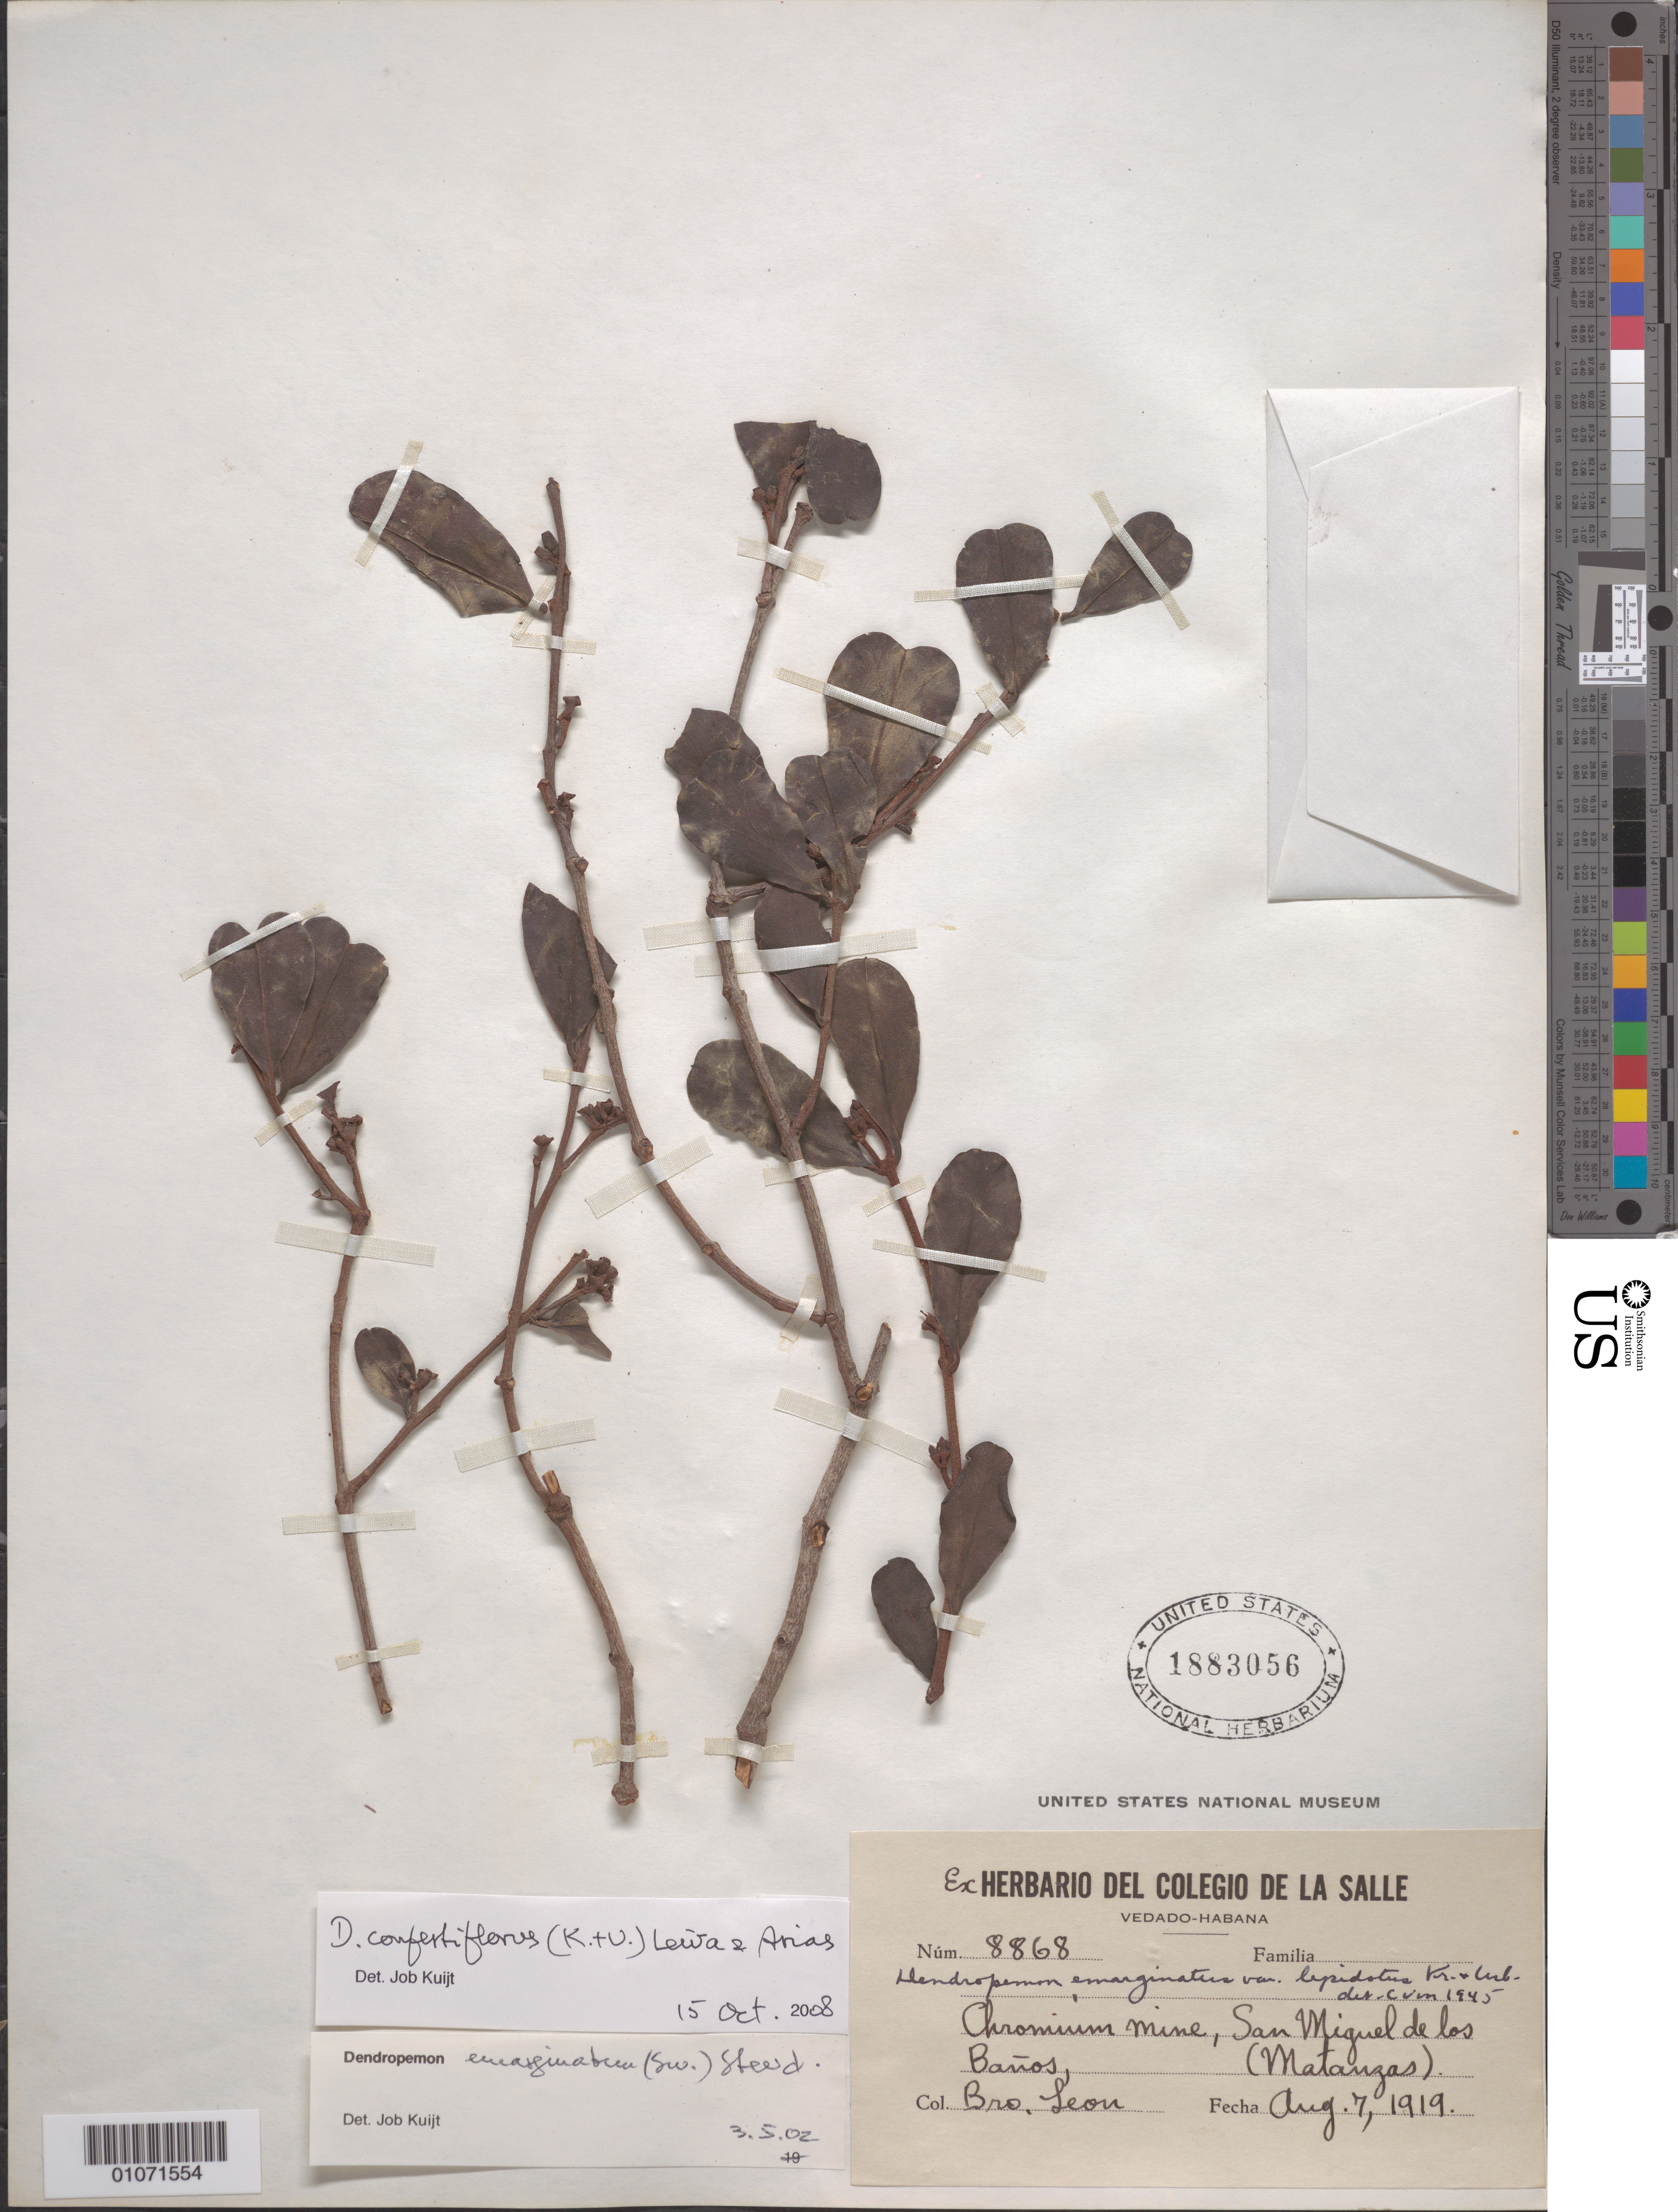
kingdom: Plantae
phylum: Tracheophyta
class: Magnoliopsida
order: Santalales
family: Loranthaceae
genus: Dendropemon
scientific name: Dendropemon confertiflorus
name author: (Krug & Urb.) Leiva & I. Arias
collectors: Bro. León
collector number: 8868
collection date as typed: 07 Aug 1919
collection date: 1919-08-07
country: Cuba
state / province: Matanzas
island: Cuba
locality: San Miguel de los Banos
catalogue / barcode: US 1883056